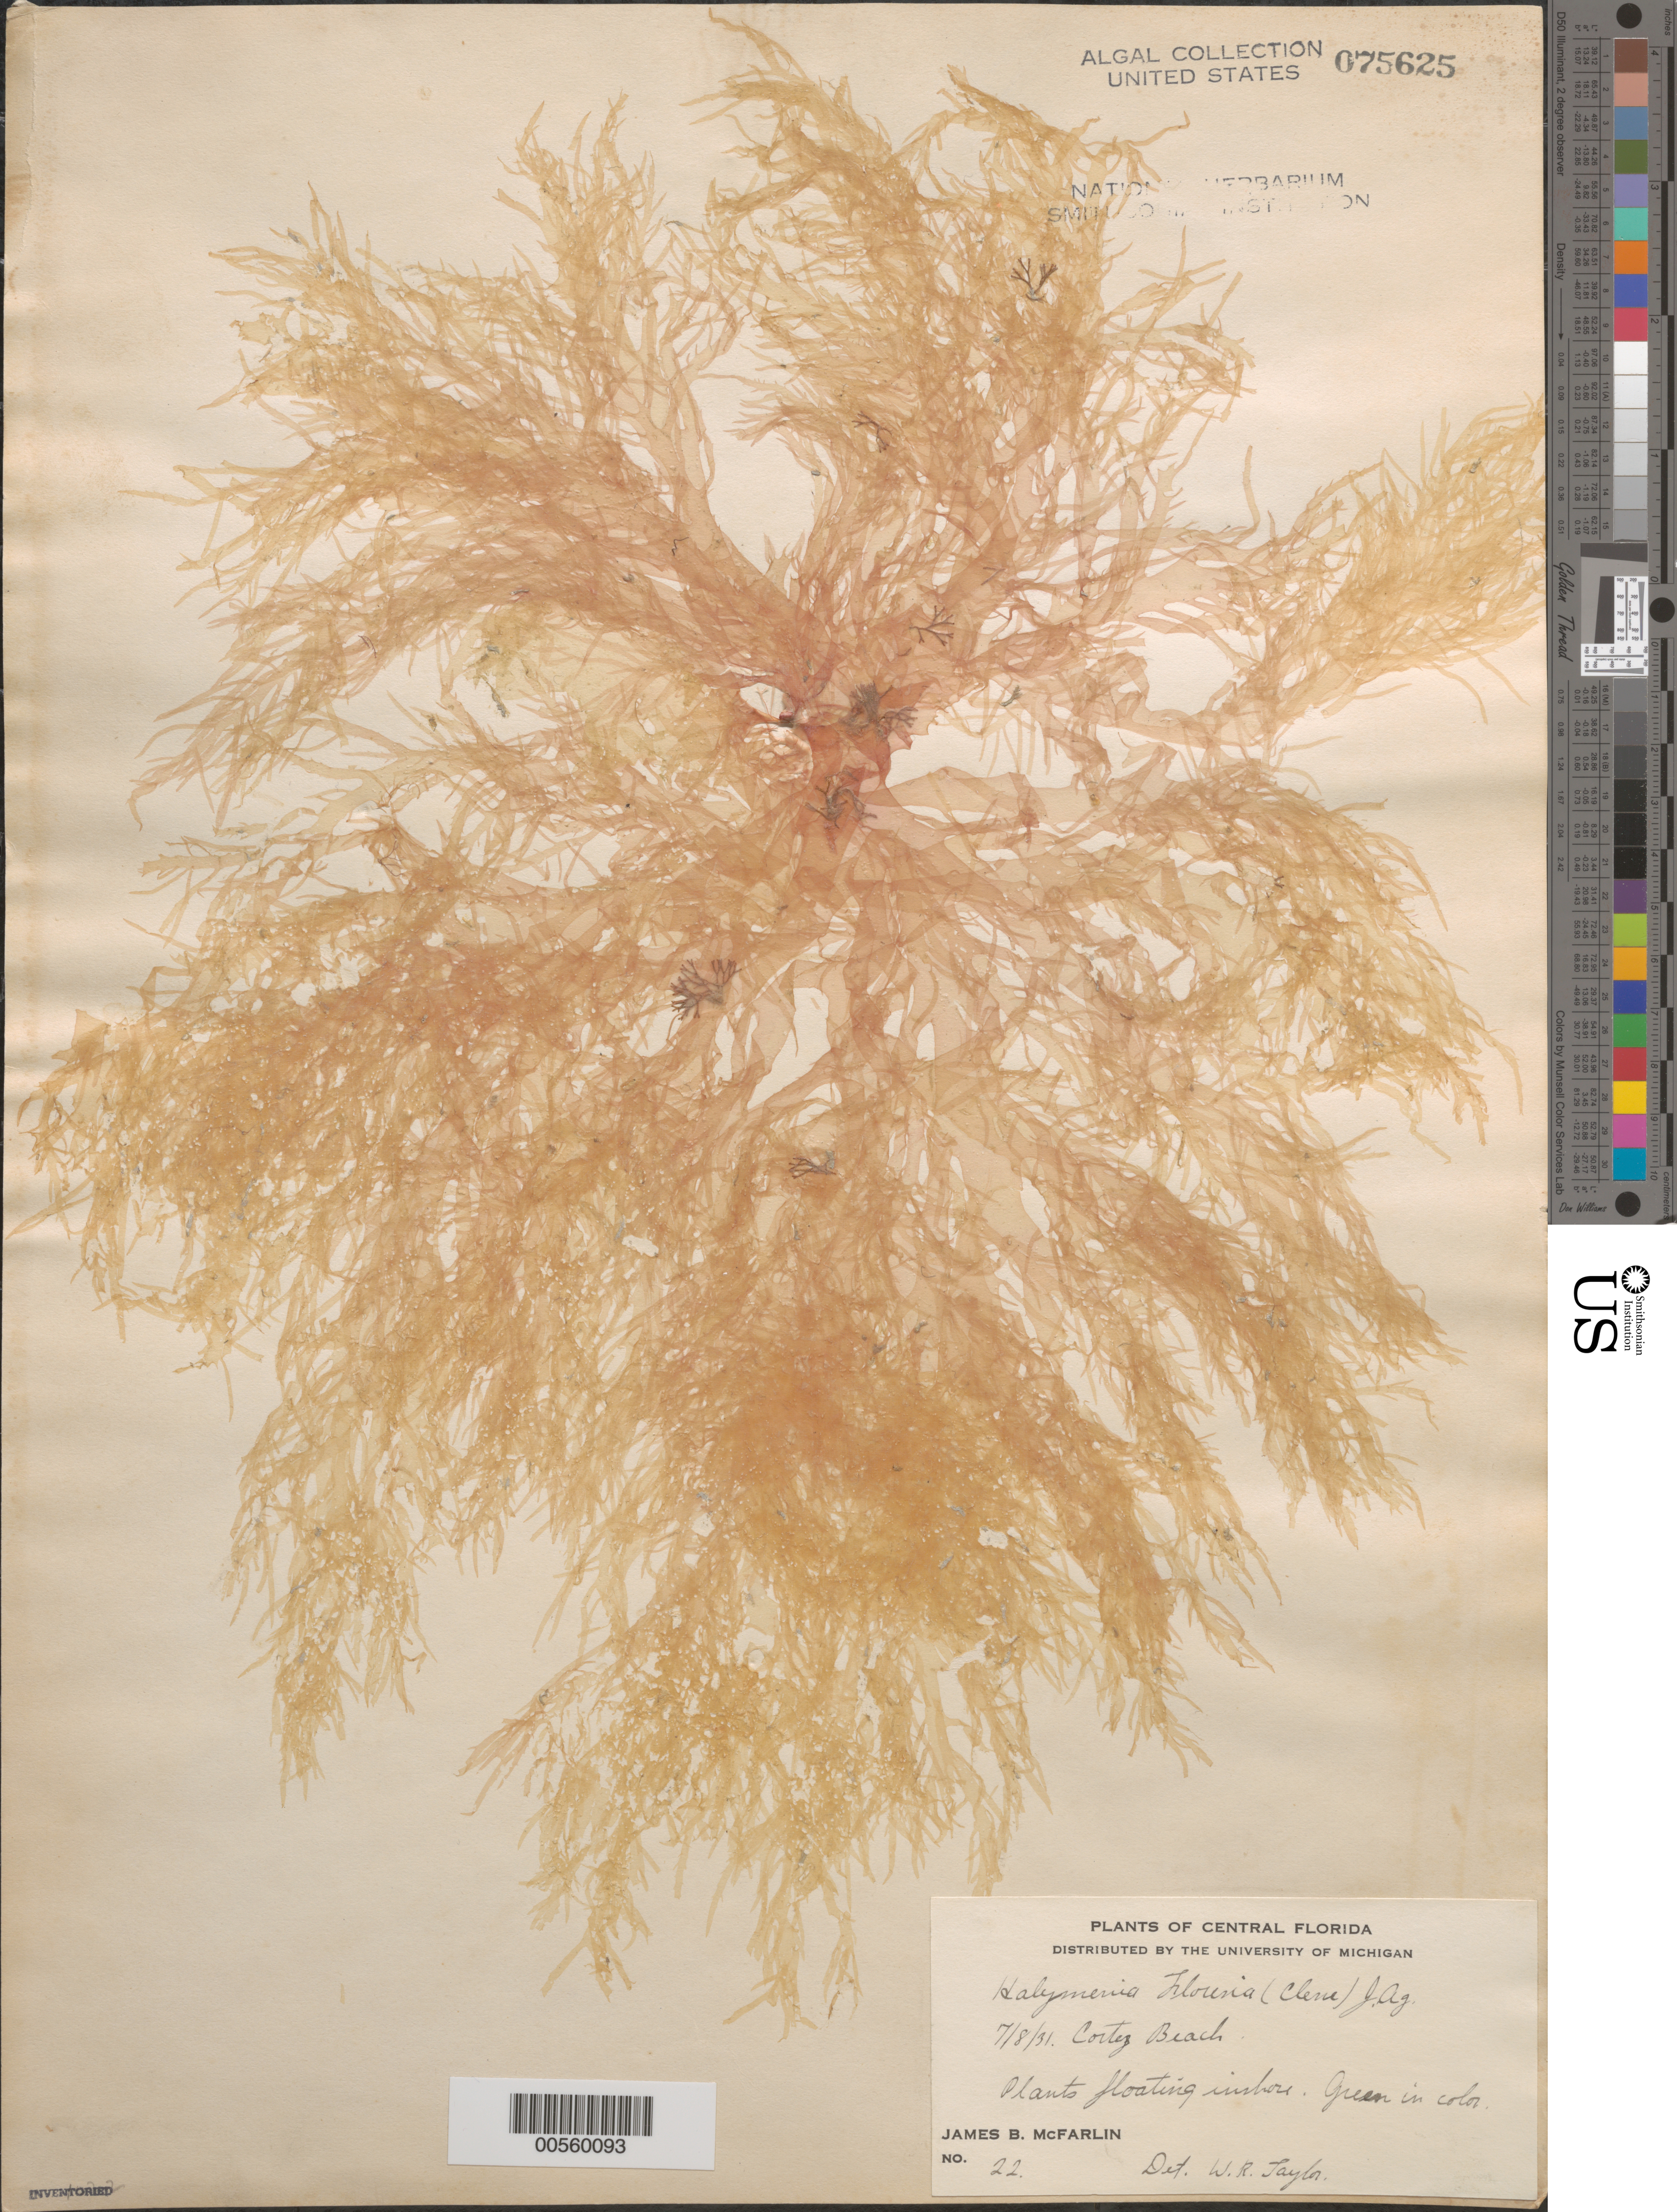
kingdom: Plantae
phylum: Rhodophyta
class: Florideophyceae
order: Halymeniales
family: Halymeniaceae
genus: Halymenia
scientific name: Halymenia floresii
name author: (Clemente) C. Agardh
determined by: Taylor, William R.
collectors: J. McFarlin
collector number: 22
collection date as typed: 08 Jul 1931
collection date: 1931-07-08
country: United States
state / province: Florida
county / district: Manatee County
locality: Cortez Beach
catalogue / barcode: US 75625